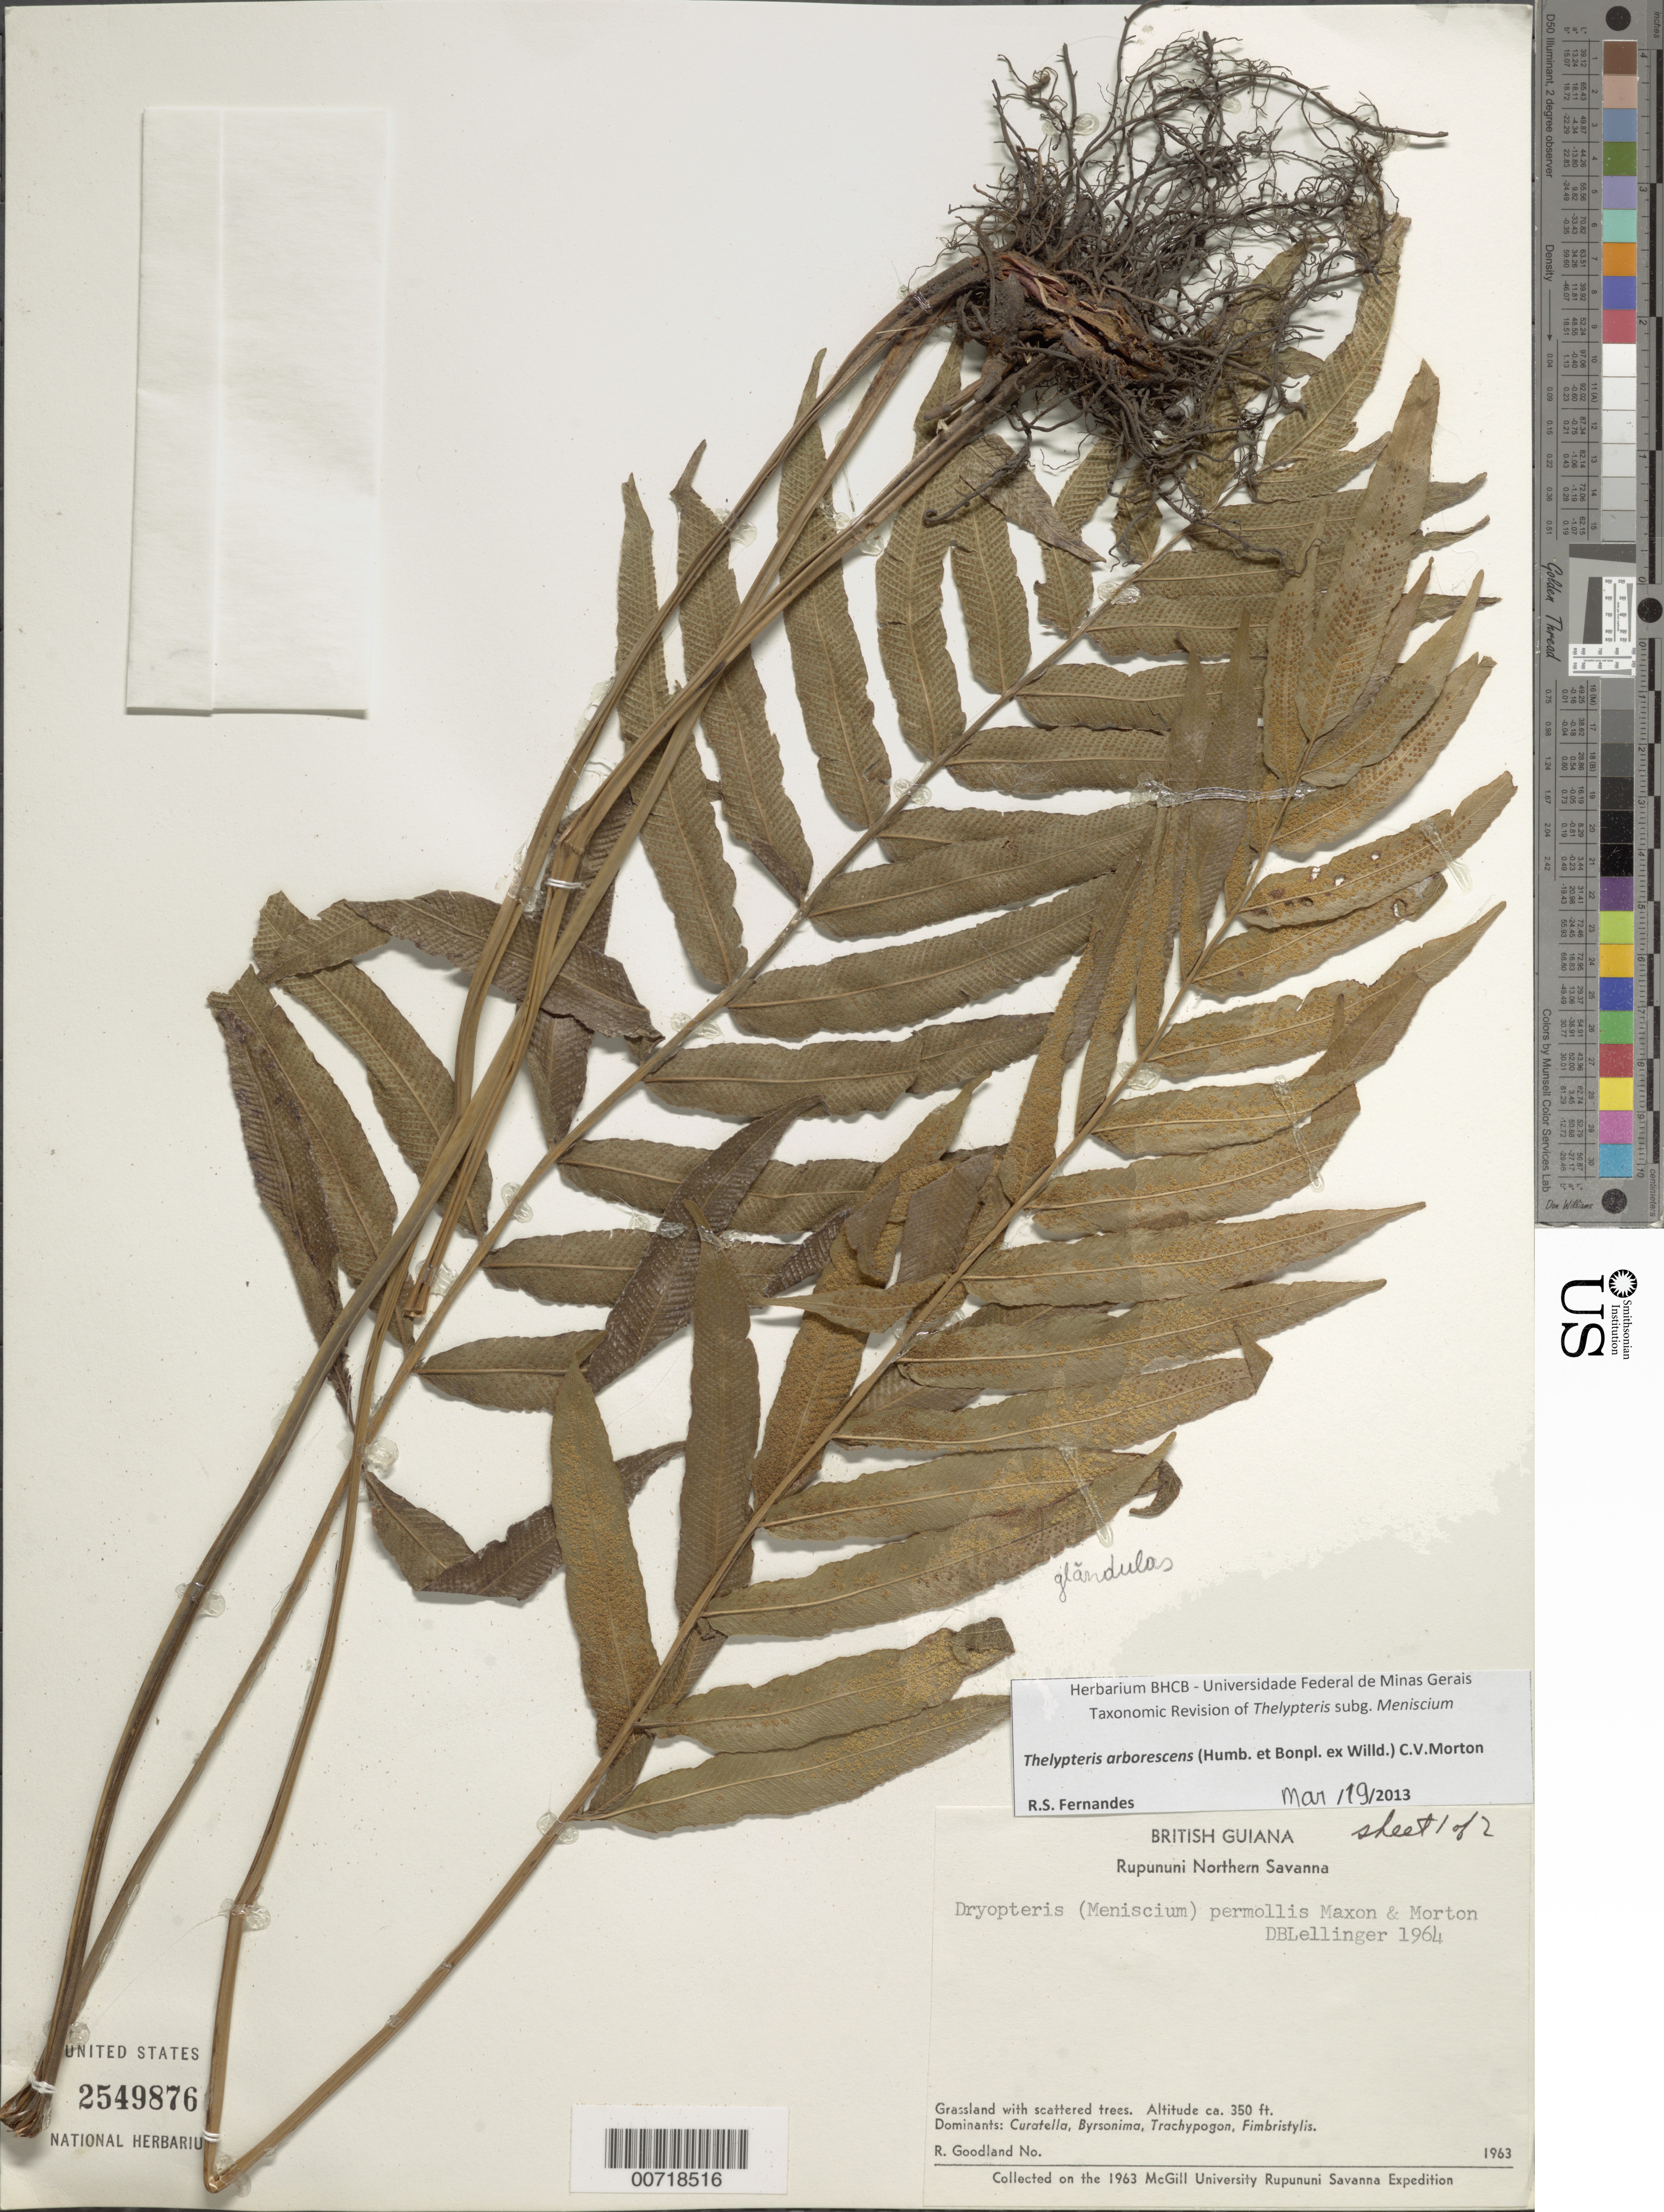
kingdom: Plantae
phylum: Tracheophyta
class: Polypodiopsida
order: Polypodiales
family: Thelypteridaceae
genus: Meniscium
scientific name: Meniscium arborescens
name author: Humb. & Bonpl. ex Willd.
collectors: R. Goodland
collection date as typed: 1963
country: Guyana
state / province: U. Takutu-U. Essequibo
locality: Rupununi Northern Savanna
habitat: Grassland with scattered trees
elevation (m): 107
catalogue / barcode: US 2549876